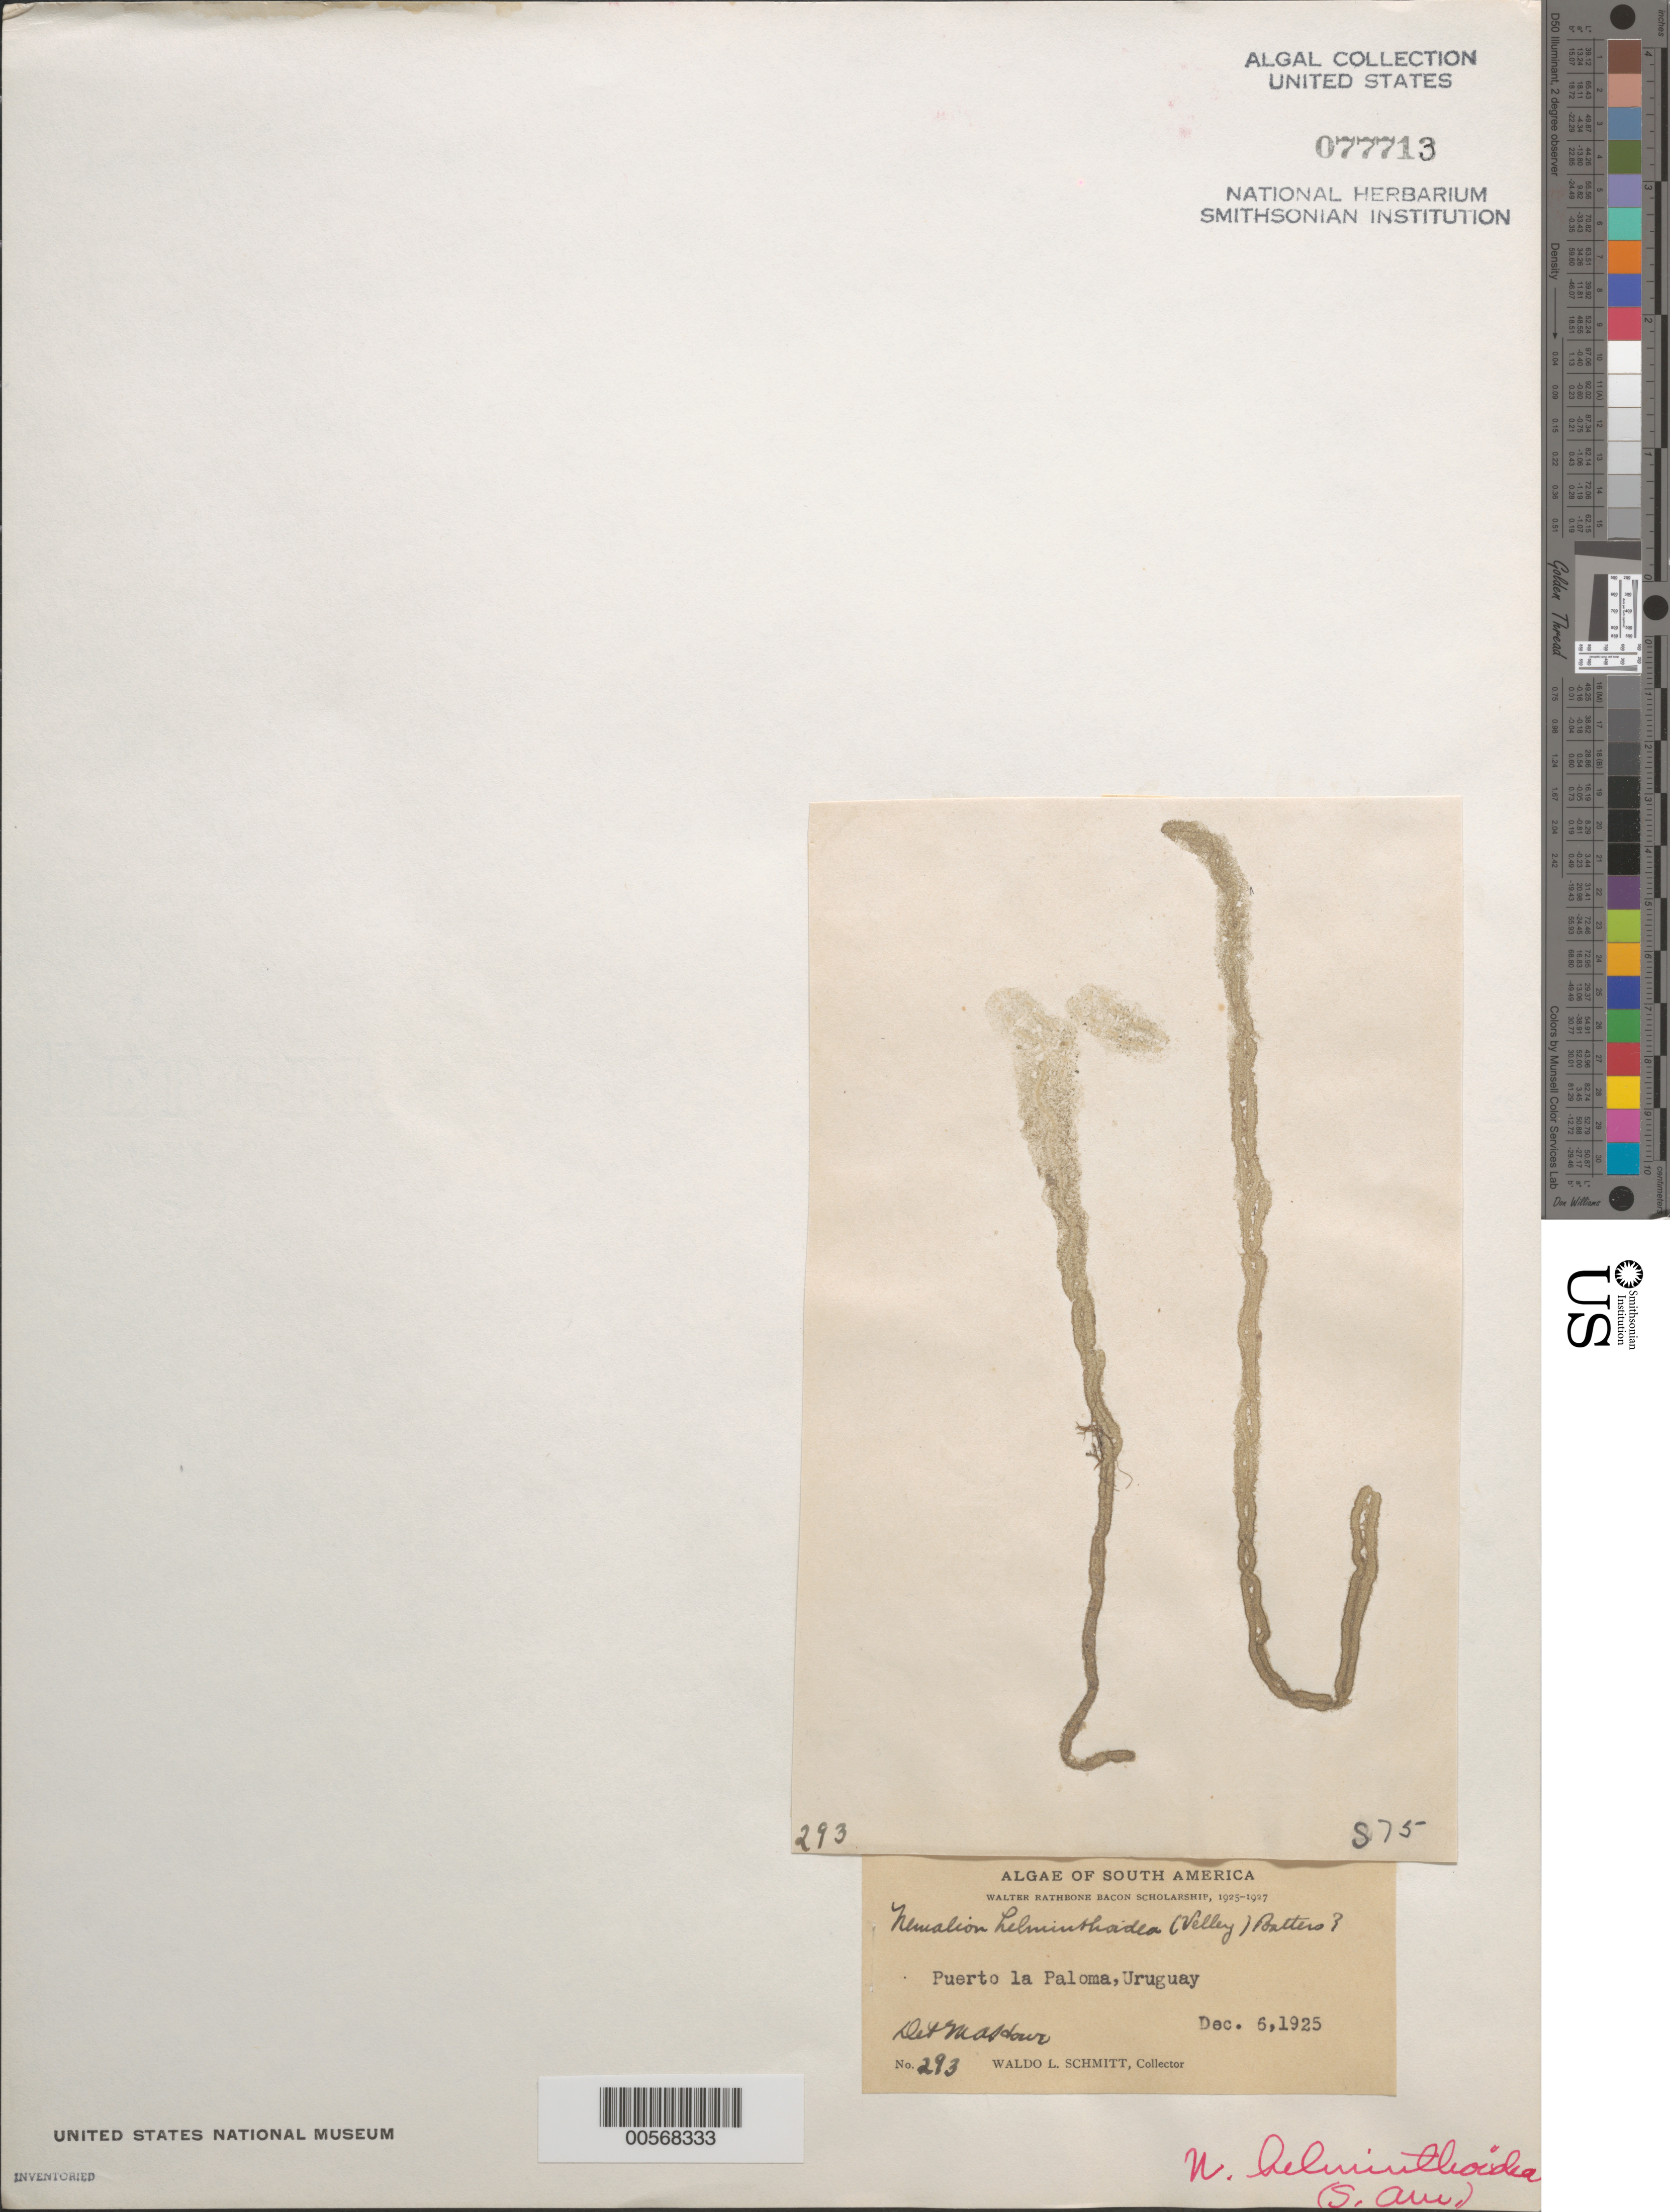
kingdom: Plantae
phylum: Rhodophyta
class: Florideophyceae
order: Nemaliales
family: Nemaliaceae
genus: Nemalion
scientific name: Nemalion multifidum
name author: (Lyngb.) Chauvin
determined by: Algae name updating Project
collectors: W. L. Schmitt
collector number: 293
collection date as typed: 06 Dec 1926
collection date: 1926-12-06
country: Uruguay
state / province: Rocha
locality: Puerto la Paloma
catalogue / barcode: US 77713